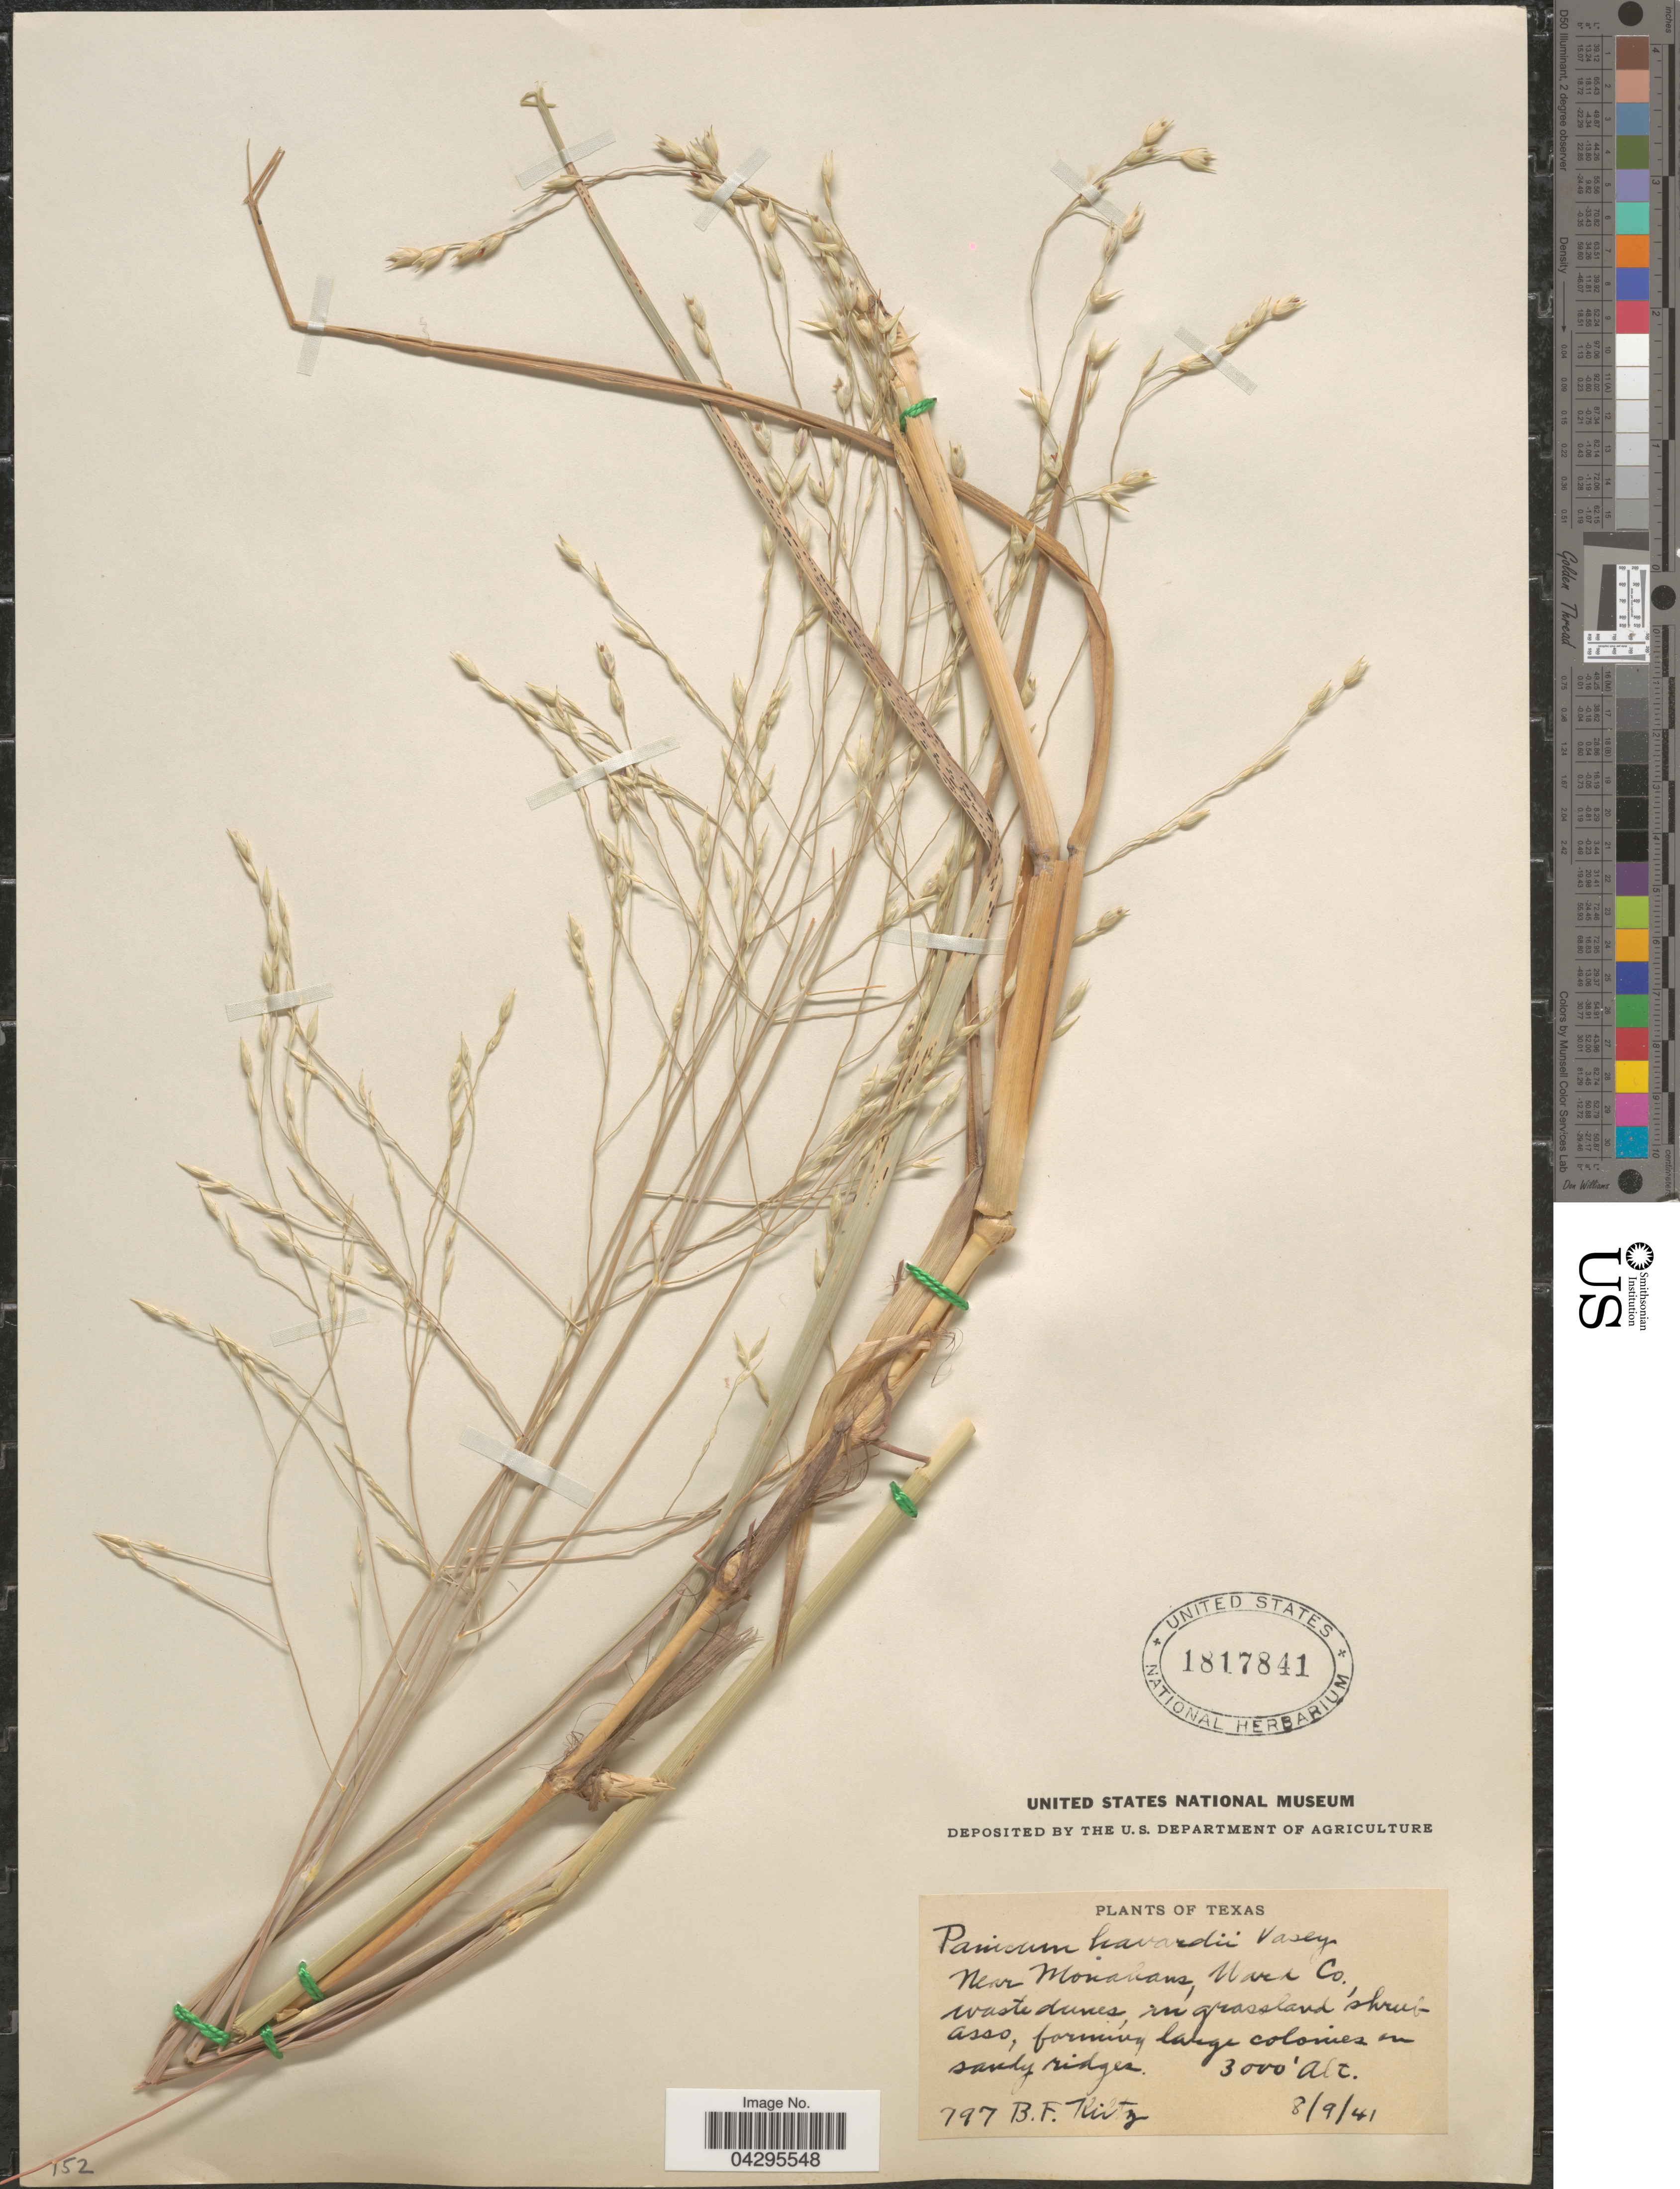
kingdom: Plantae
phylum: Tracheophyta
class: Liliopsida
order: Poales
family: Poaceae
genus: Panicum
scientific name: Panicum havardii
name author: Vasey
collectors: B. Kiltz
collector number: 797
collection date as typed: Transcribed d/m/y: 9/8/41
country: United States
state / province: Texas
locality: Near Monahans, Ward Co.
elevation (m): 914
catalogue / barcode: US 1817841